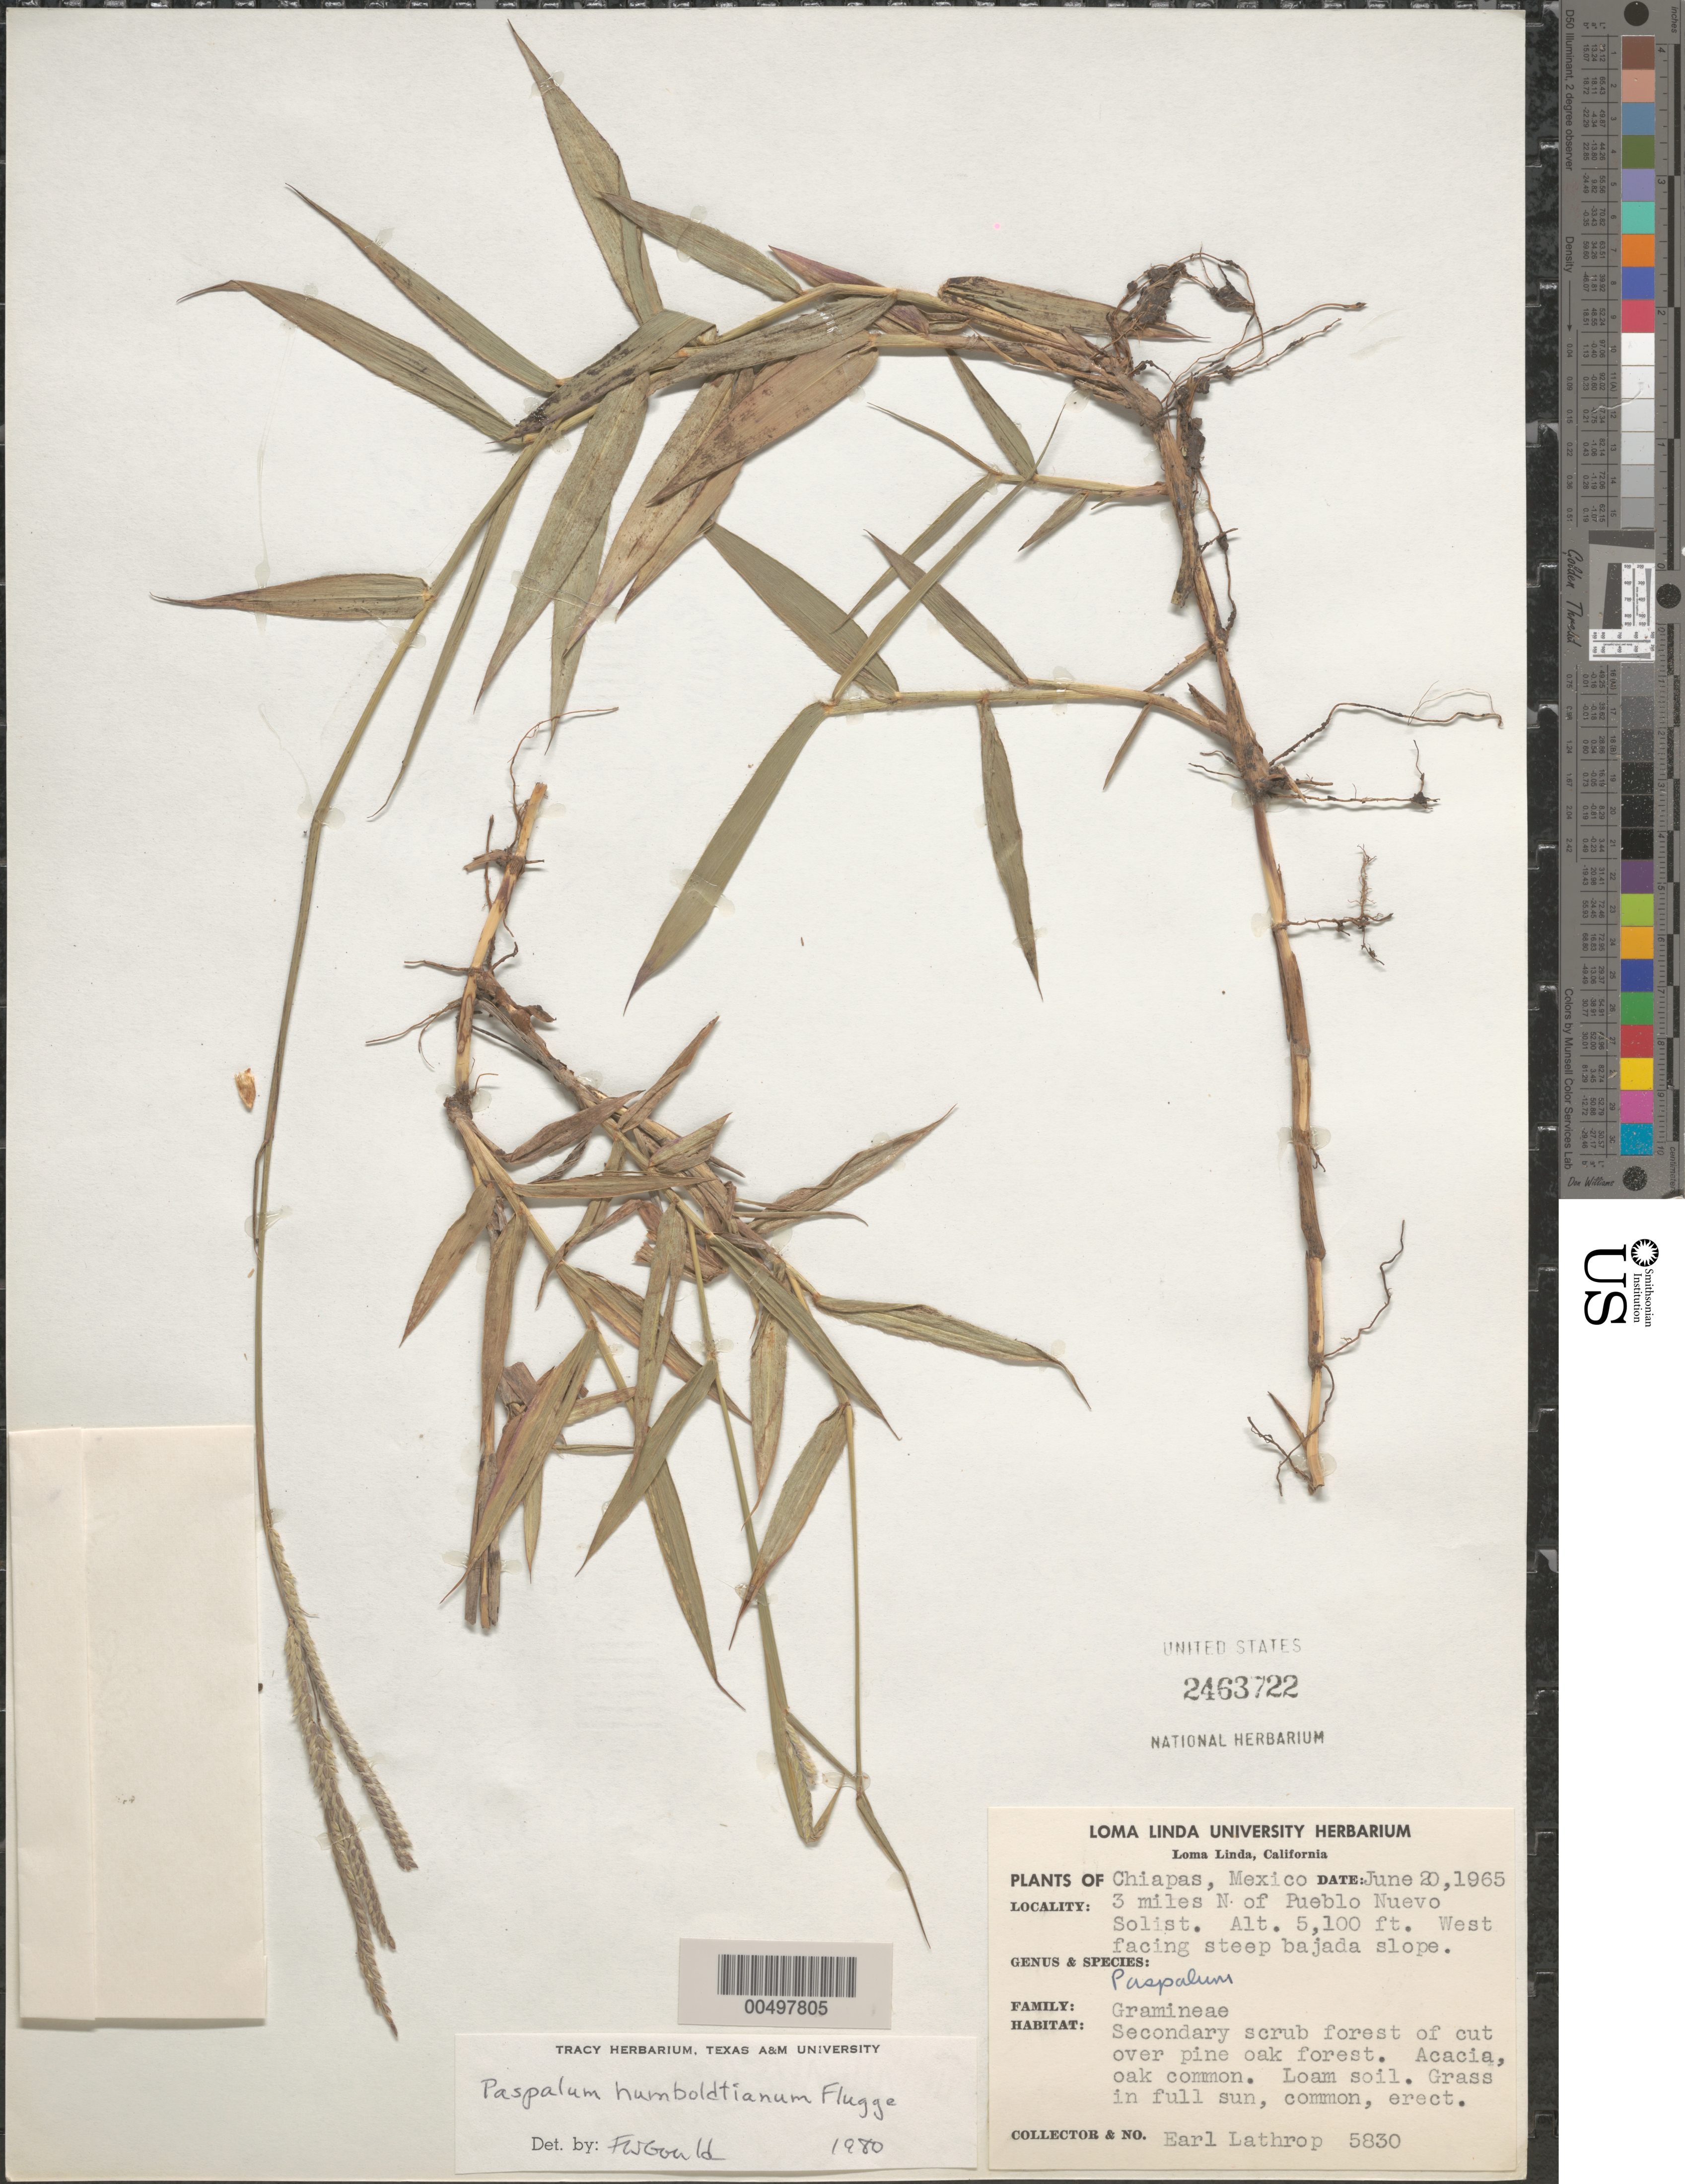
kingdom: Plantae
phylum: Tracheophyta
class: Liliopsida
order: Poales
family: Poaceae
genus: Paspalum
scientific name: Paspalum humboldtianum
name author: Flüggé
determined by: Gould, F. W.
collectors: E. W. Lathrop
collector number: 5830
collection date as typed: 20 Jun 1965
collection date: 1965-06-20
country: Mexico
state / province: Chiapas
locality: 3 mi N of Pueblo Nuevo Solistahuacán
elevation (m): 1554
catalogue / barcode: US 2463722